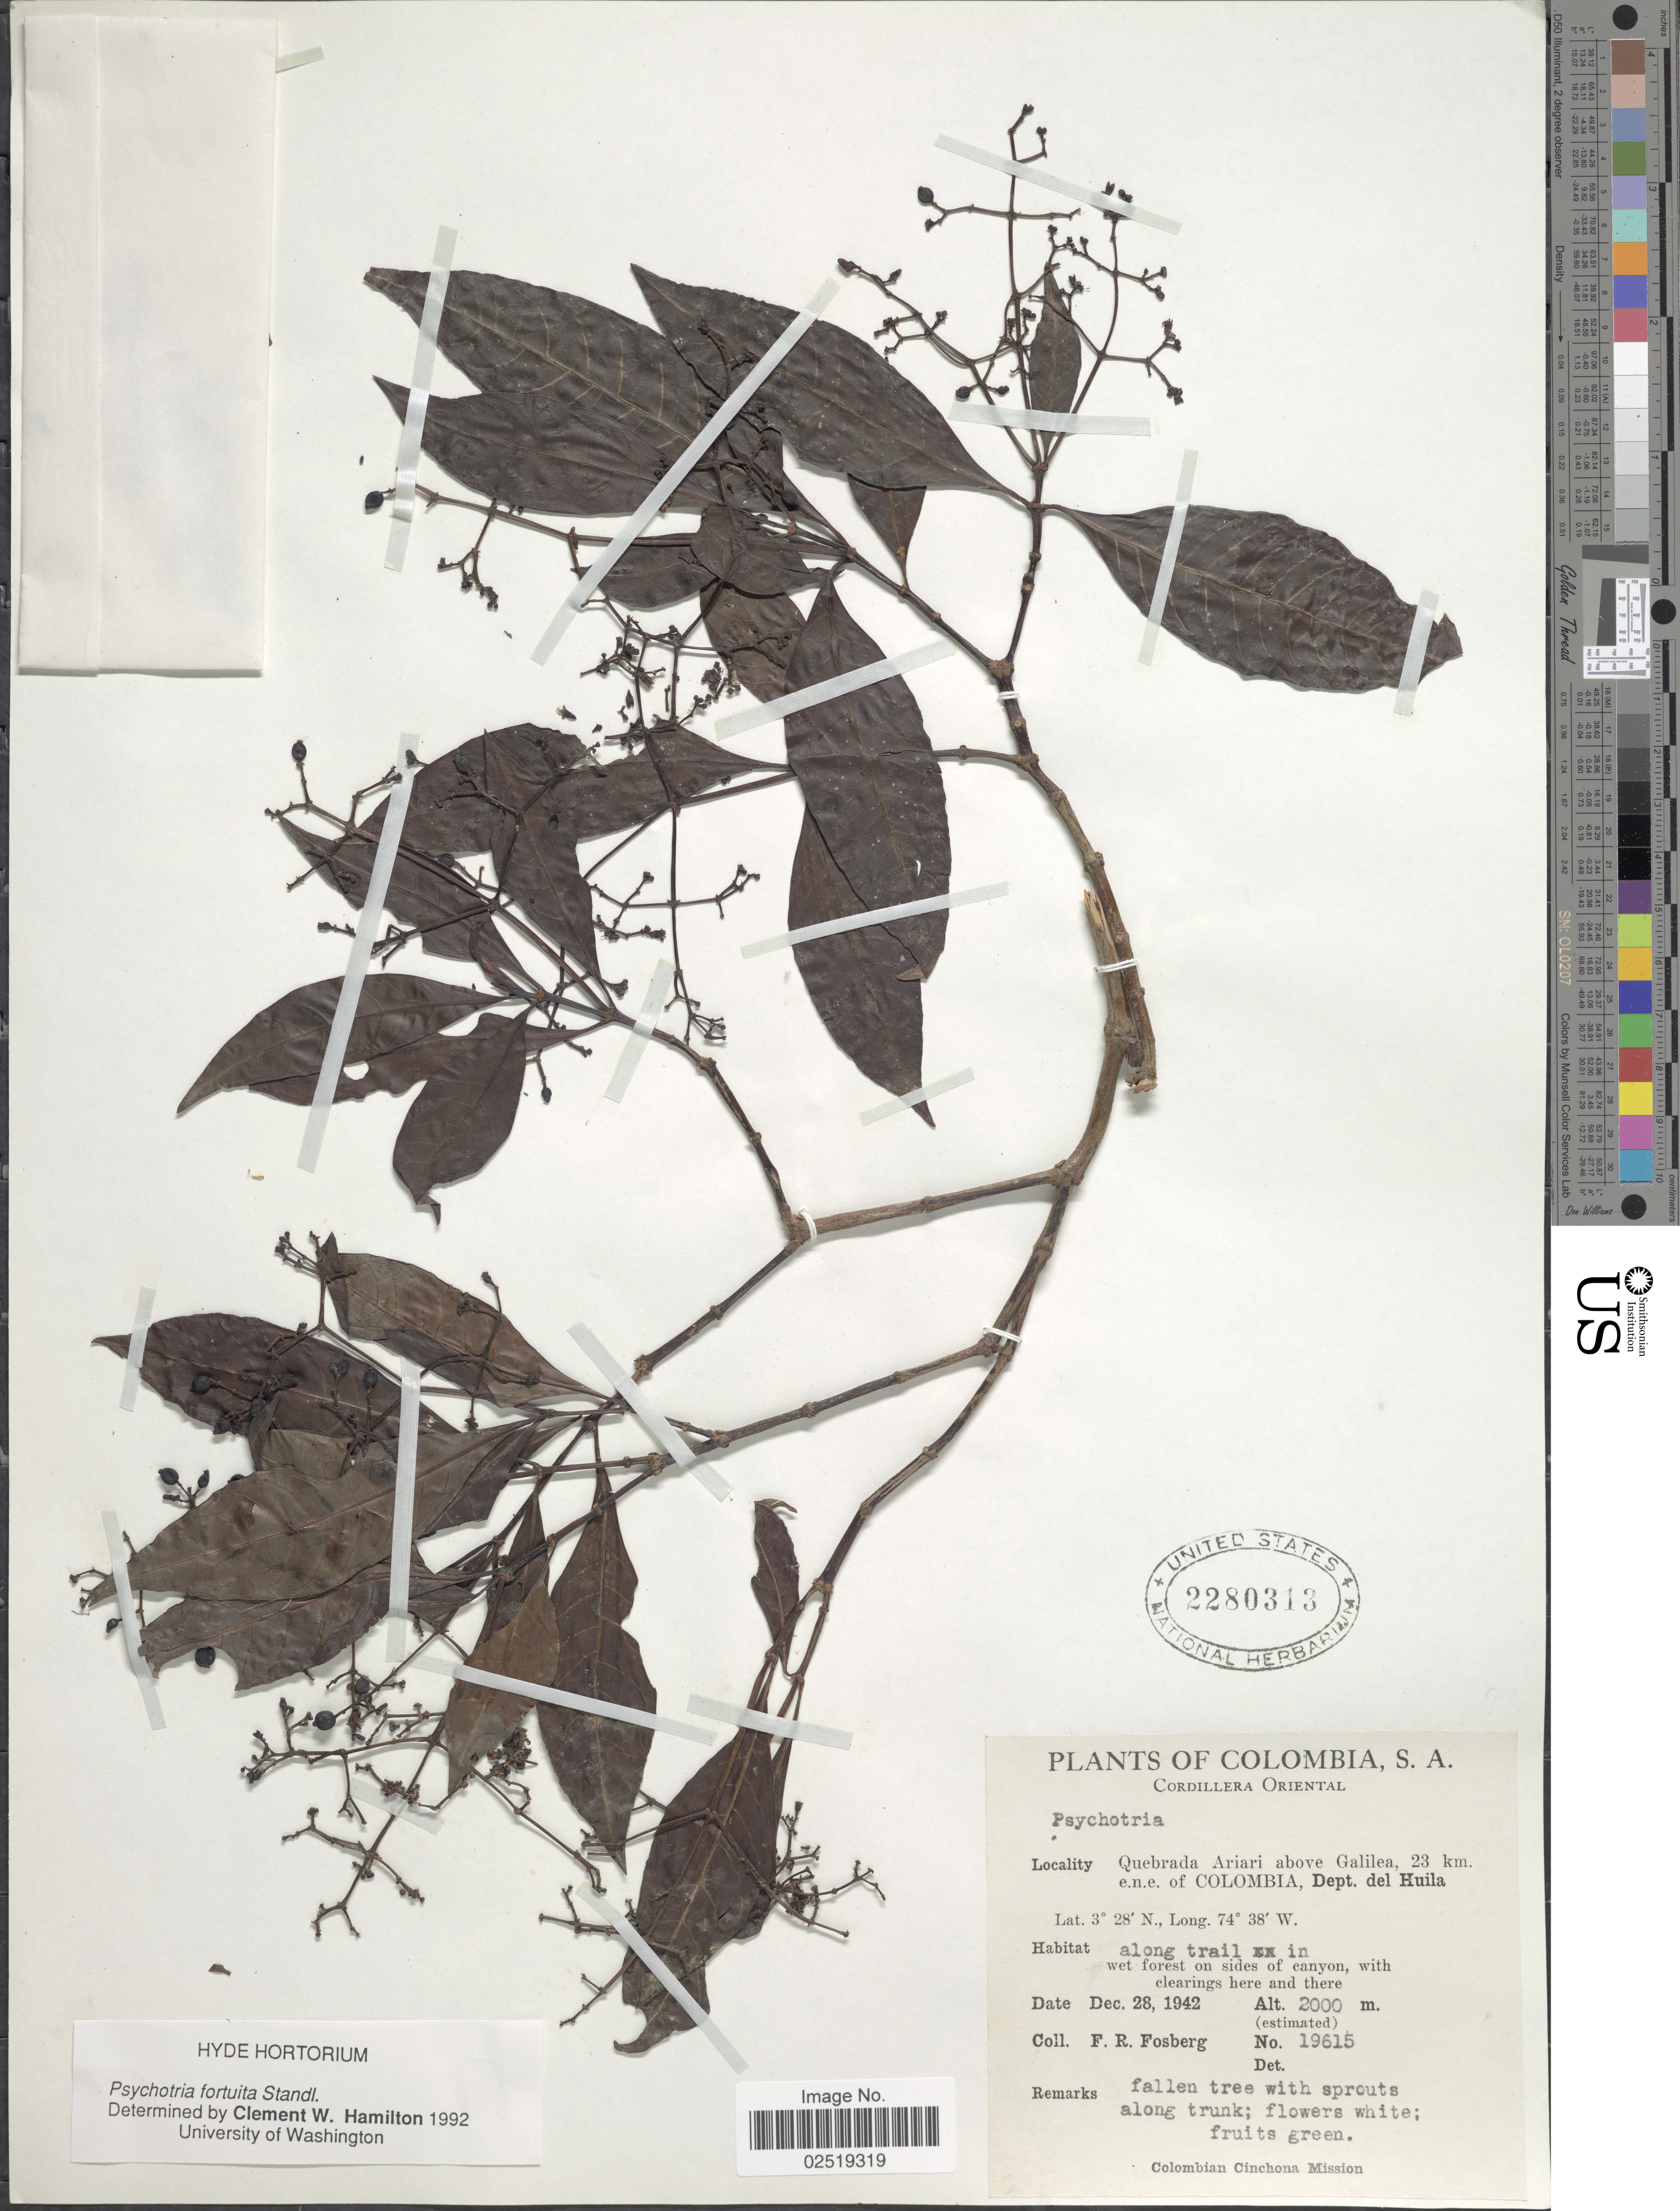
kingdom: Plantae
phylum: Tracheophyta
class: Magnoliopsida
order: Gentianales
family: Rubiaceae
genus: Psychotria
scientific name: Psychotria fortuita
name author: Standl.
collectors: F. R. Fosberg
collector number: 19615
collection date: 1942-12-28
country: Colombia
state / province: Huila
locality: Cordillera Oriental. Quebrada Ariari above Galilea, 23 km. e.n.e. of Colombia, Dept. del Huila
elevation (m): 2000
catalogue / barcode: US 2280313